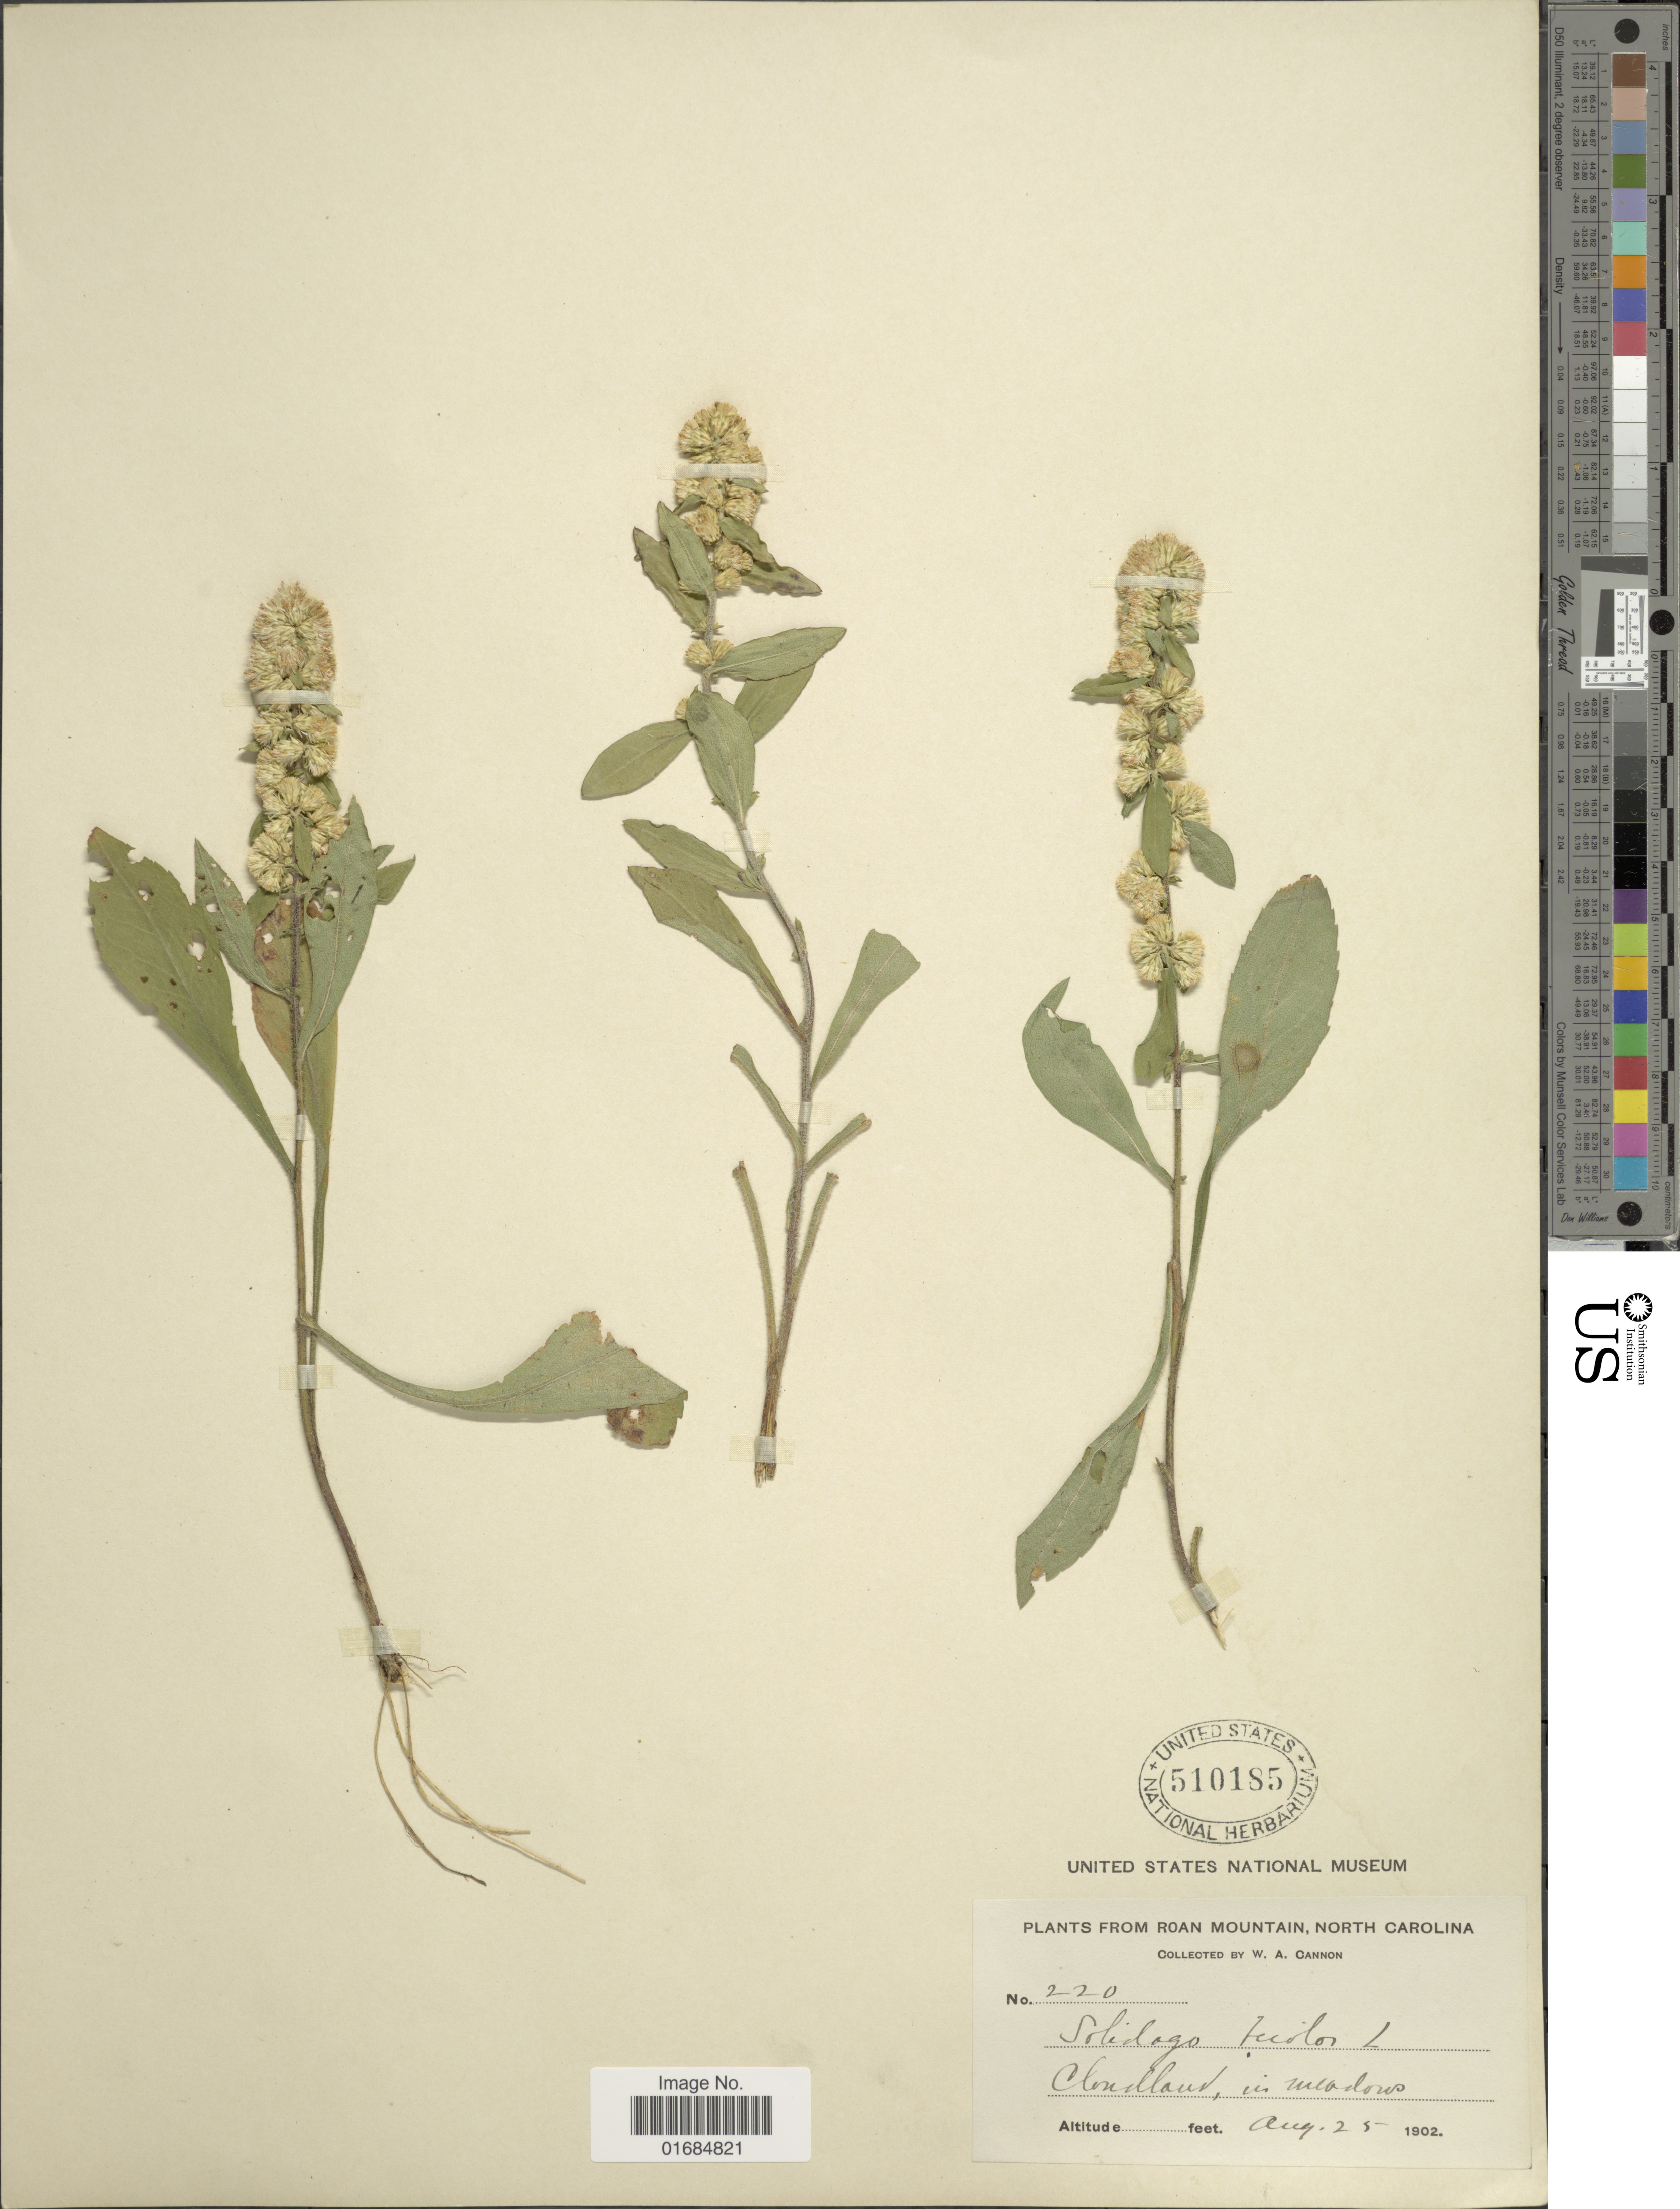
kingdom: Plantae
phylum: Tracheophyta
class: Magnoliopsida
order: Asterales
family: Asteraceae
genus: Solidago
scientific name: Solidago bicolor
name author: L.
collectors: W. Cannon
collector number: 220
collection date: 1902-08-25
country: United States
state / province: North Carolina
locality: Roan Mountain, North Carolina. Cloudland.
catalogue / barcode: US 510185